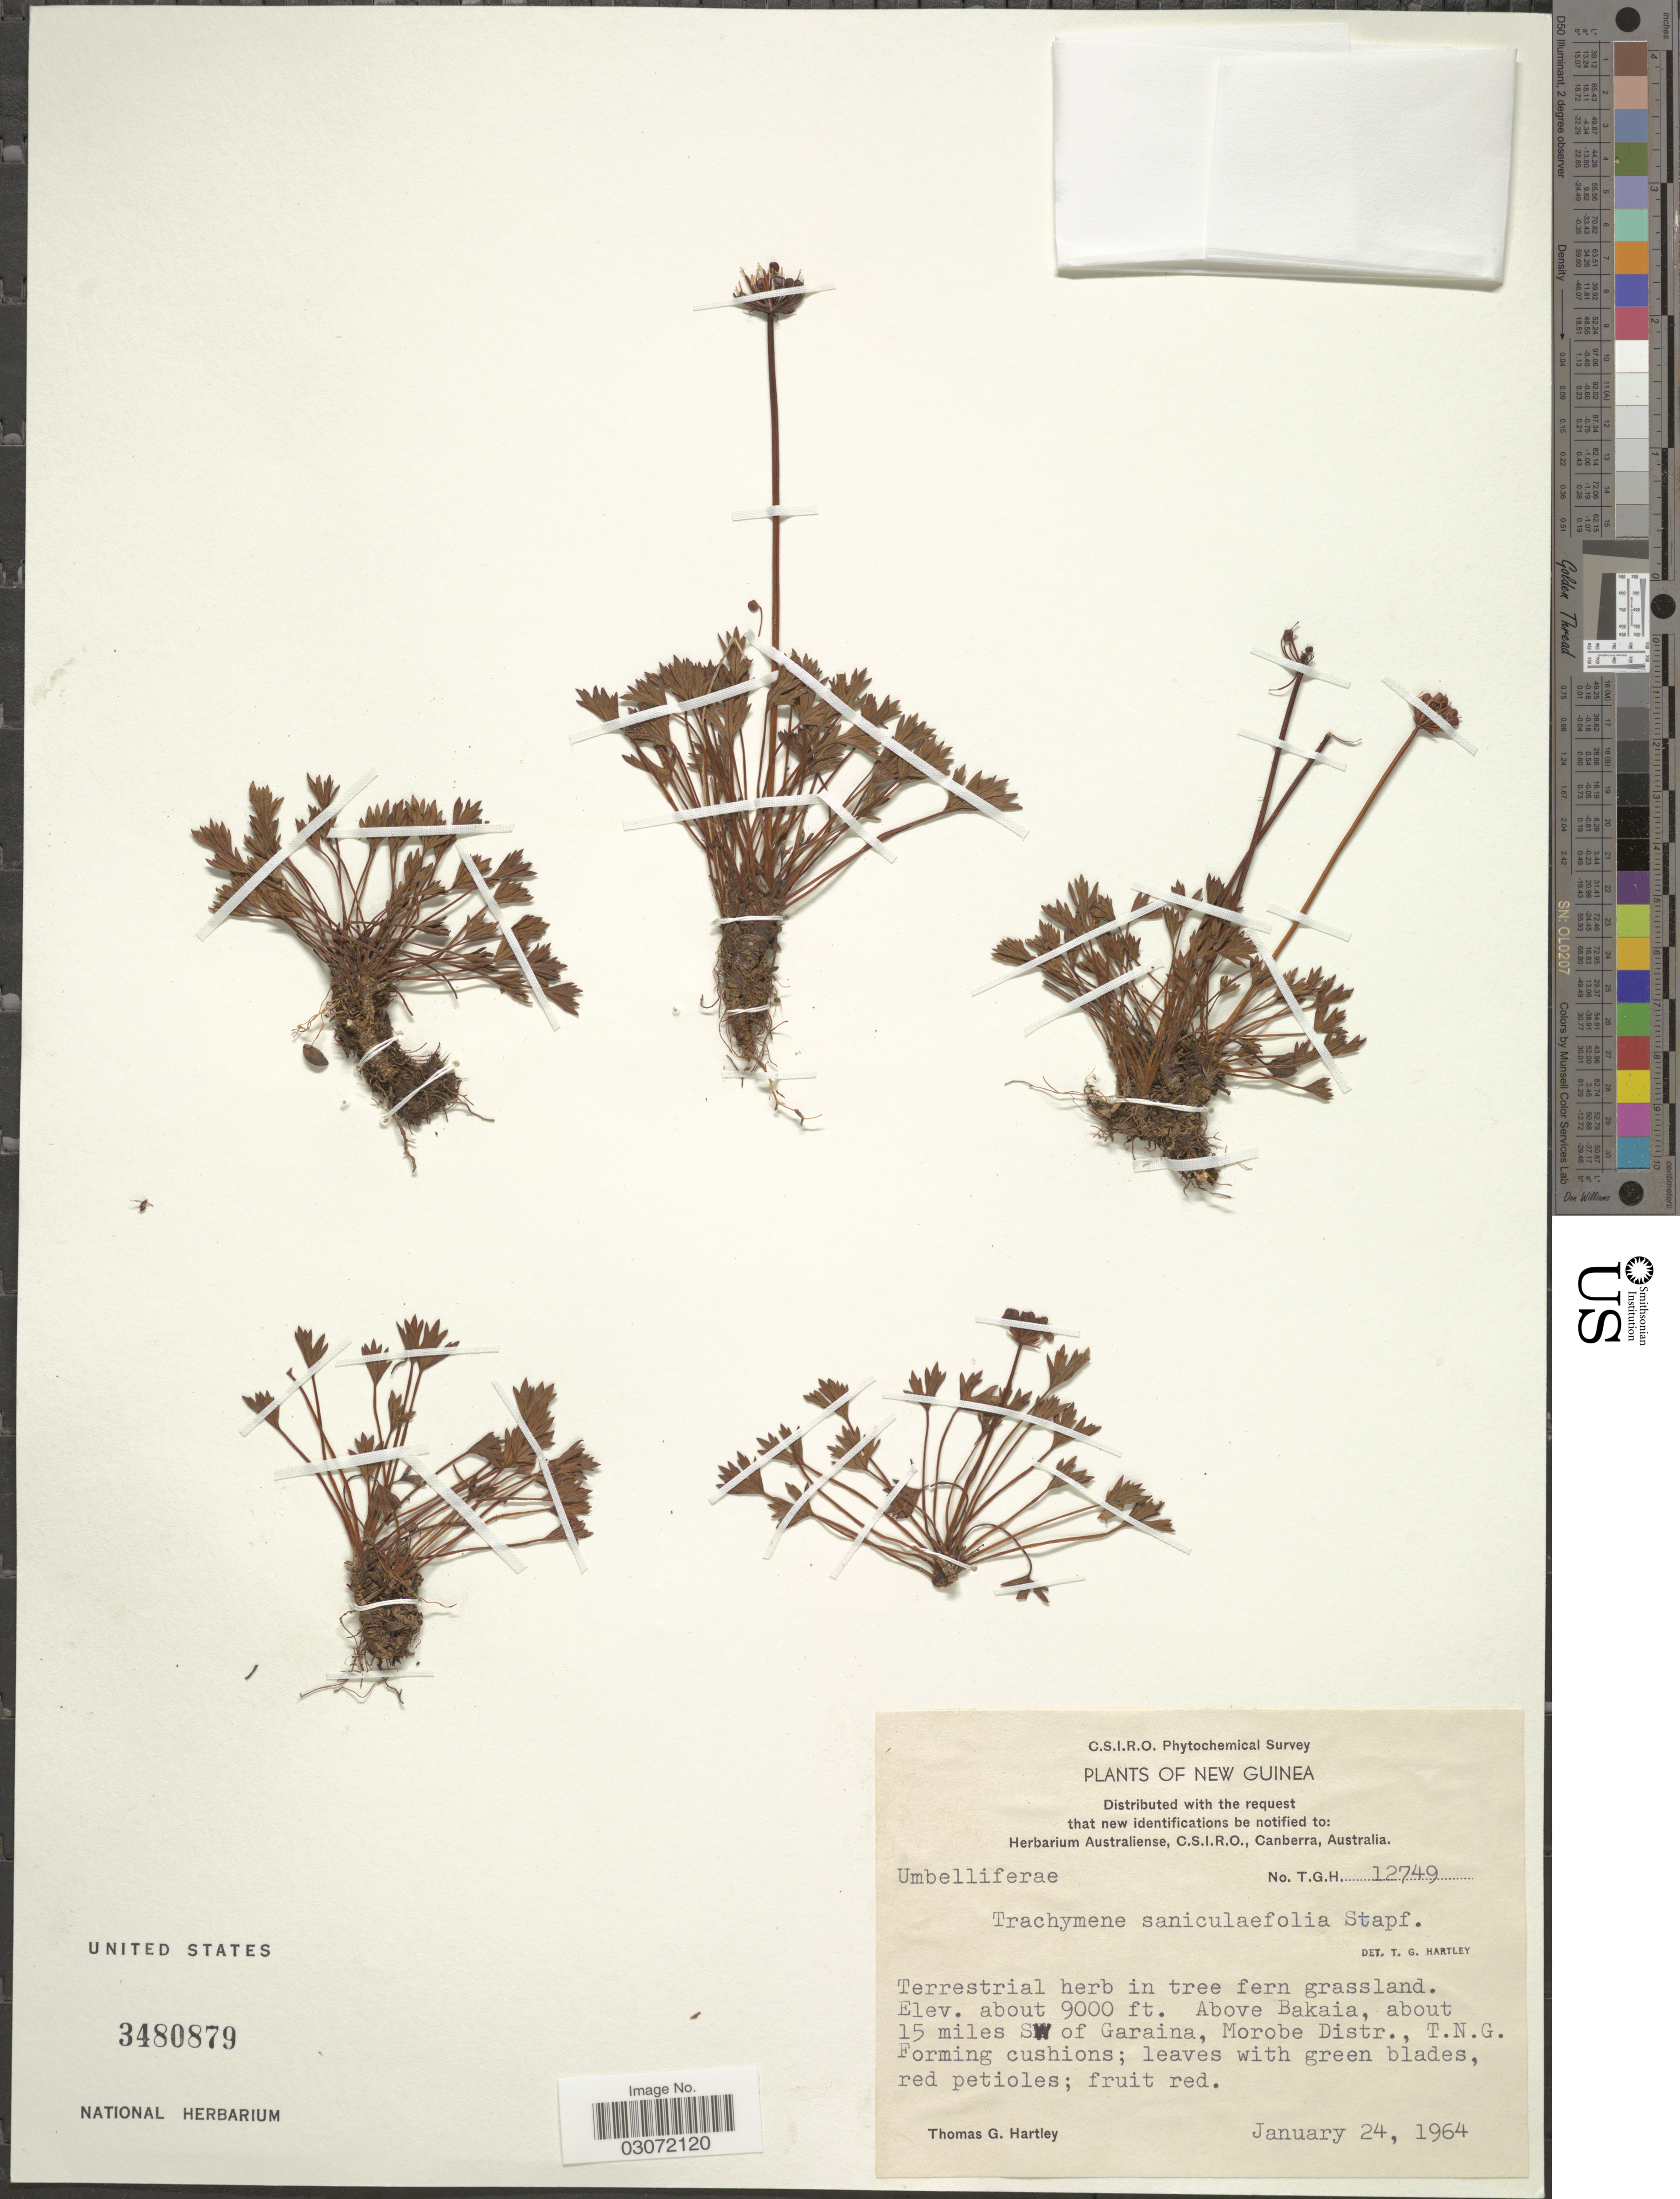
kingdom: Plantae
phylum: Tracheophyta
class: Magnoliopsida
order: Apiales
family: Araliaceae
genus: Trachymene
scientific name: Trachymene saniculaefolia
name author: Stapf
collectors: T. G. Hartley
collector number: T.G.H. 12749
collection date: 1964-01-24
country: Papua New Guinea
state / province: Morobe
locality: New Guinea. Above Bakaia, about 15 miles SW of Garaina, Morobe Distr., T.N.G.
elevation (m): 2743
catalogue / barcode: US 3480879